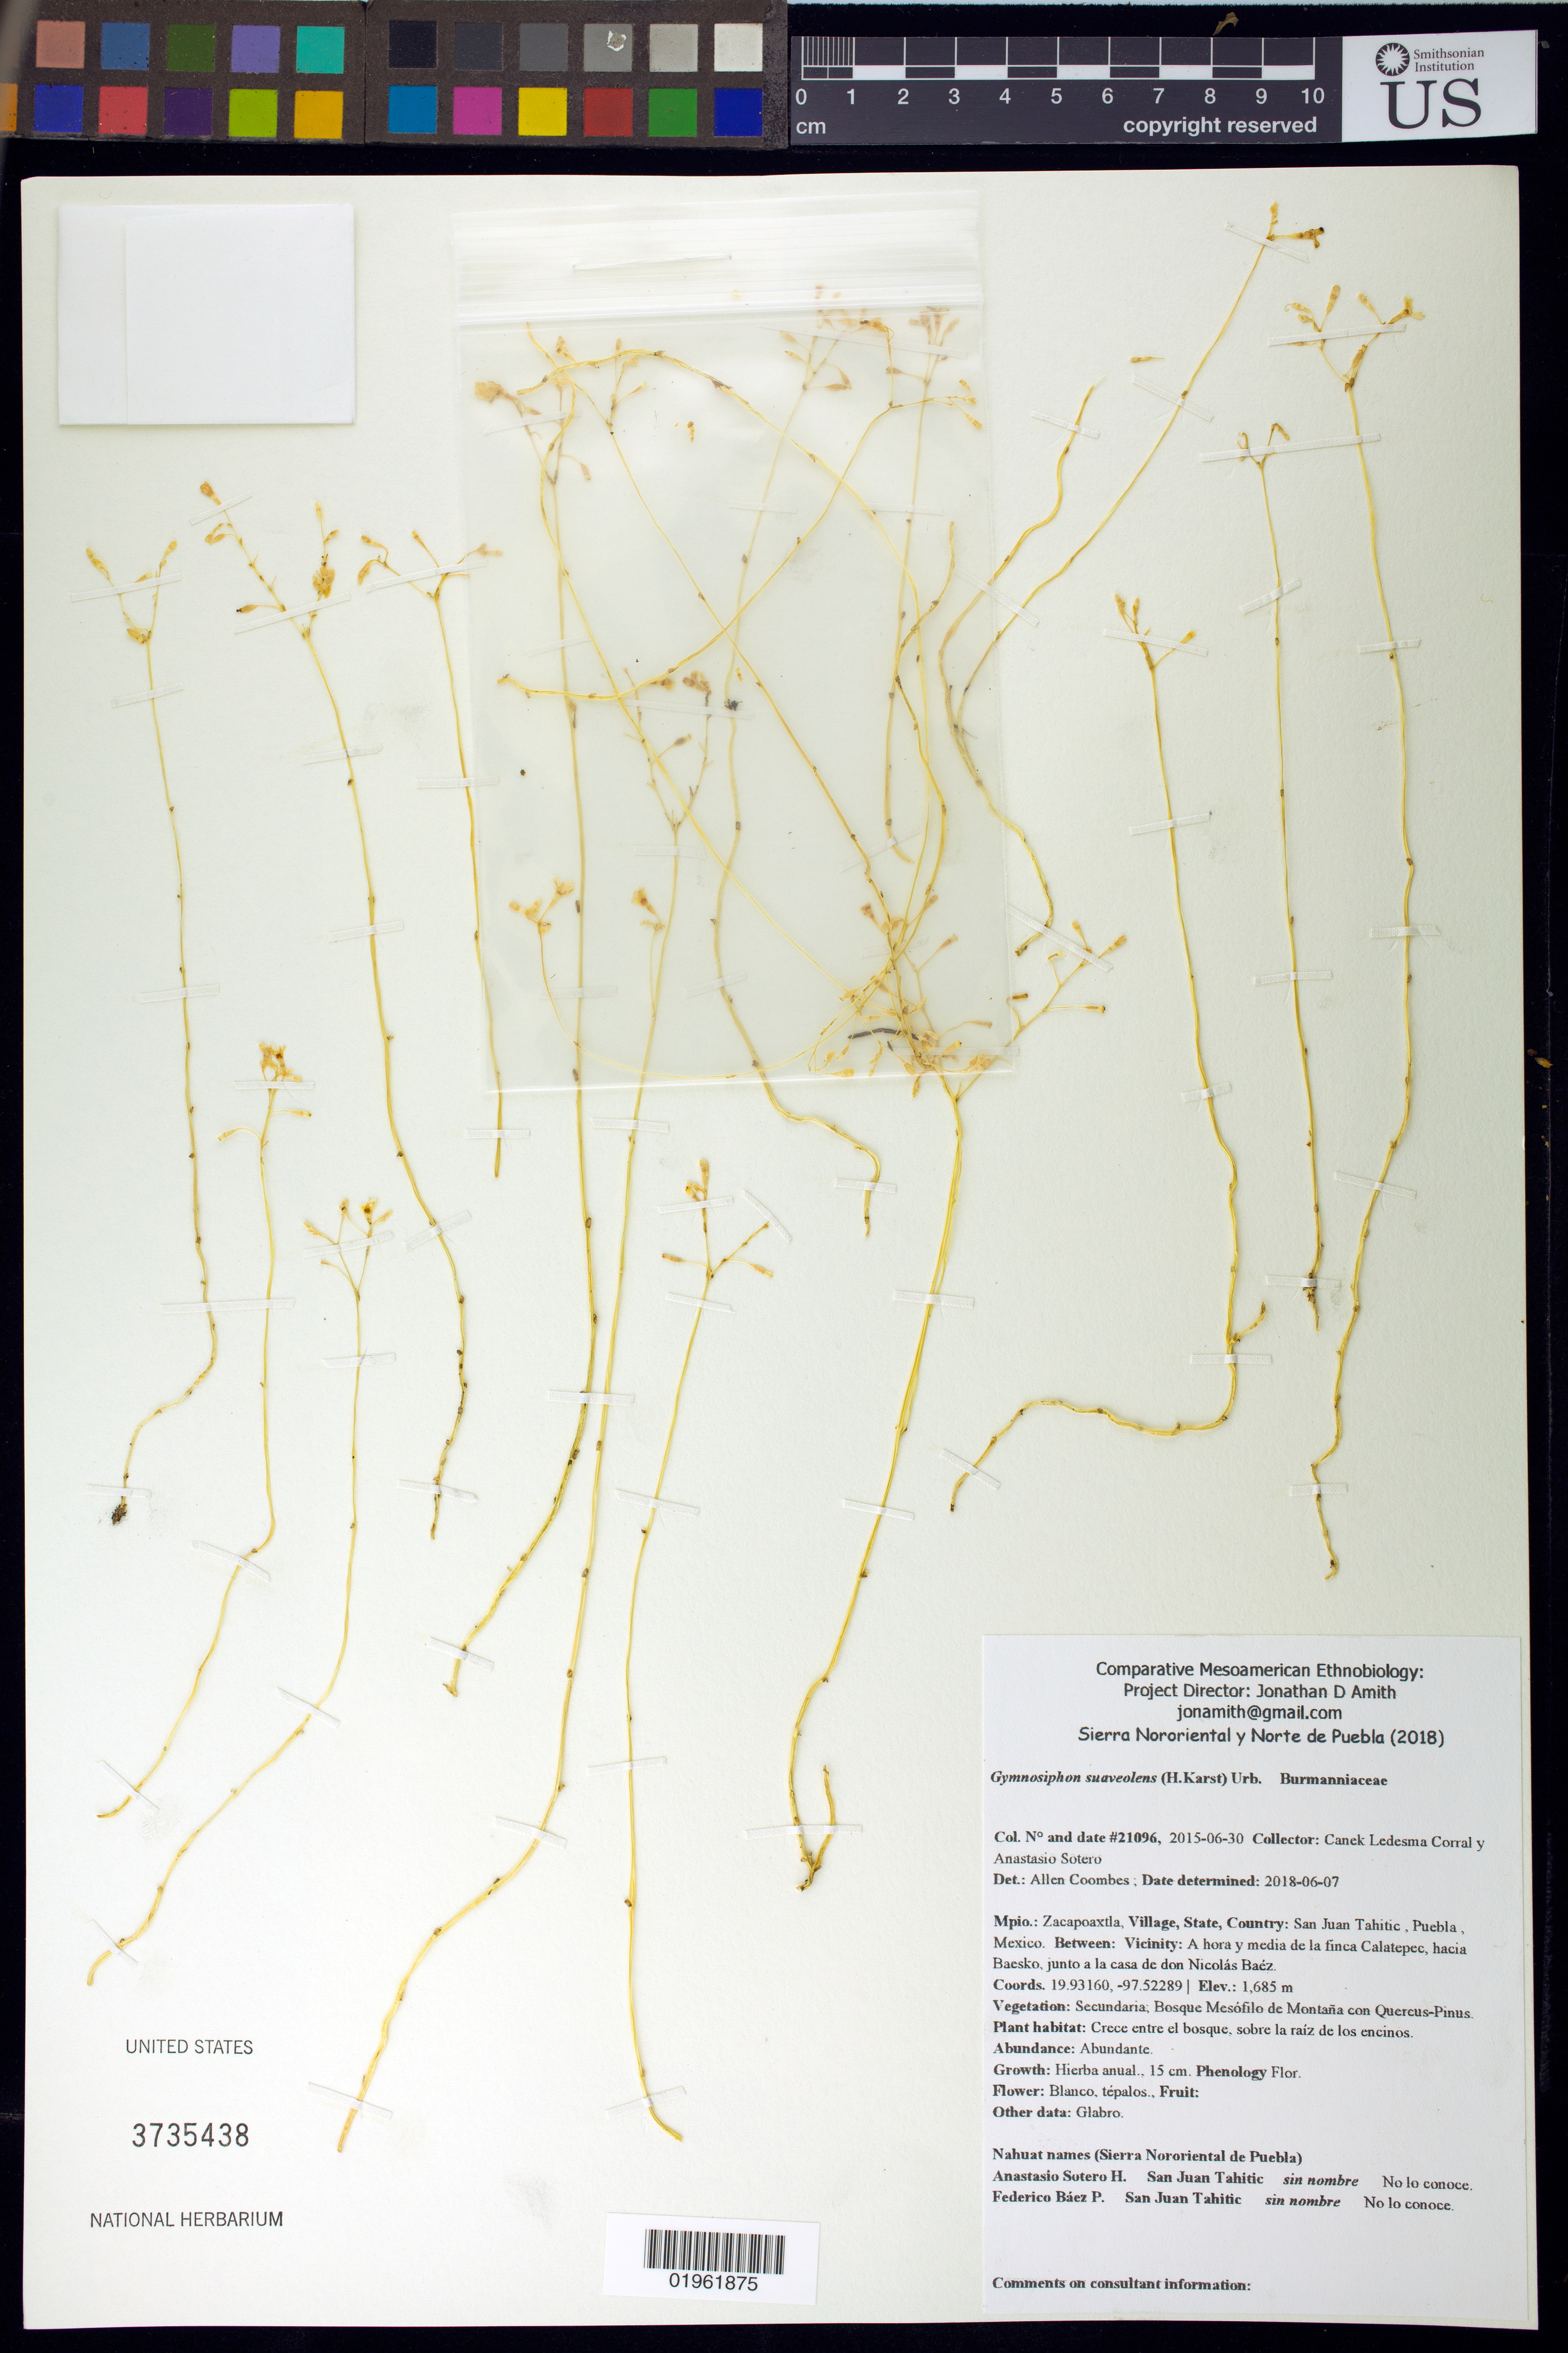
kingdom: Plantae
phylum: Tracheophyta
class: Liliopsida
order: Dioscoreales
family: Burmanniaceae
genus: Gymnosiphon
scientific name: Gymnosiphon suaveolens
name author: (H. Karst.) Urb.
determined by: Coombes, Allen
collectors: Canek Ledesma C. & A. Sotero H.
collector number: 21096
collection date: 2015-06-30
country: México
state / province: Puebla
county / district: Zacapoaxtla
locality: PUEBLO: San Juan Tahitic; LOCALIDAD EXACTA: A hora y media de la finca Calatepec, hacia Baesko, junto a la casa de don Nicolás Baéz.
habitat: Bosque mesófilo de montaña con Quercus-Pinus | Crece entre el bosque, sobre la raíz de los encinos.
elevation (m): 1685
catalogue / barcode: US 3735438